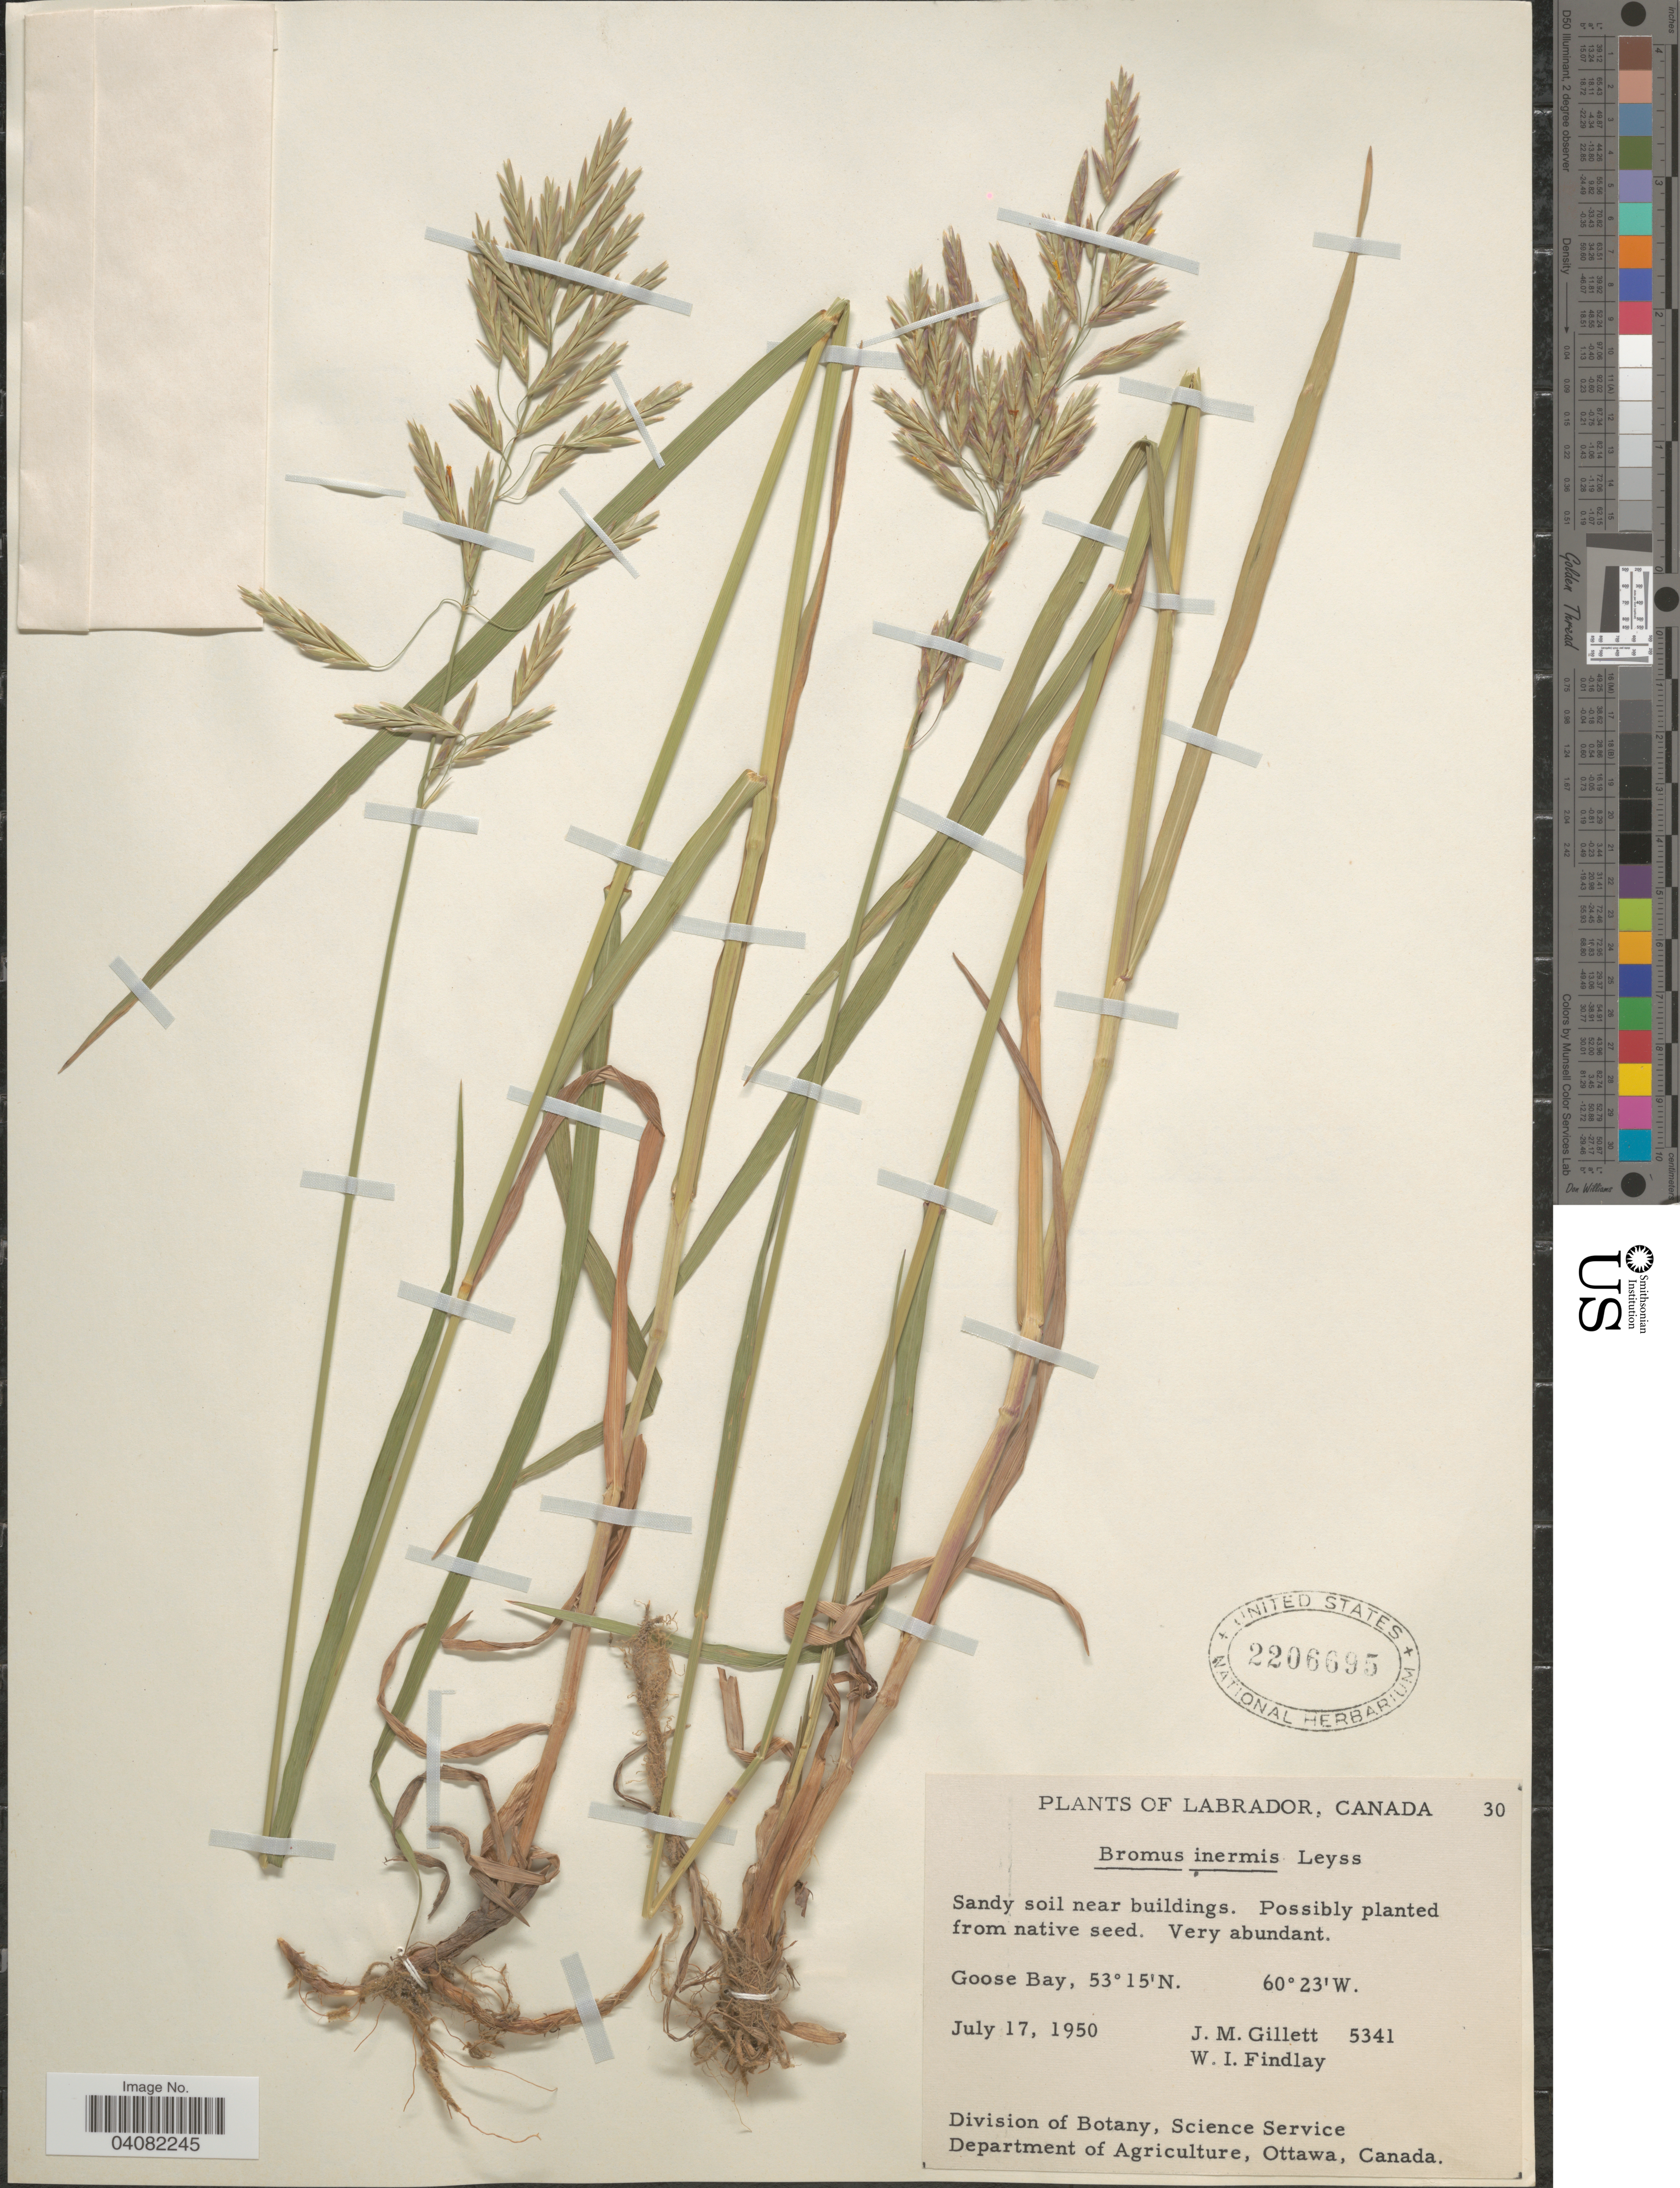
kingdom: Plantae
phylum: Tracheophyta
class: Liliopsida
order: Poales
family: Poaceae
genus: Bromus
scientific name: Bromus inermis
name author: Leyss.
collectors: J. M. Gillett & W. Findlay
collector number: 5341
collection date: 1950-07-17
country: Canada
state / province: Newfoundland and Labrador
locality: Labrador. Sandy soil near buildings. Goose Bay.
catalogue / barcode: US 2206695